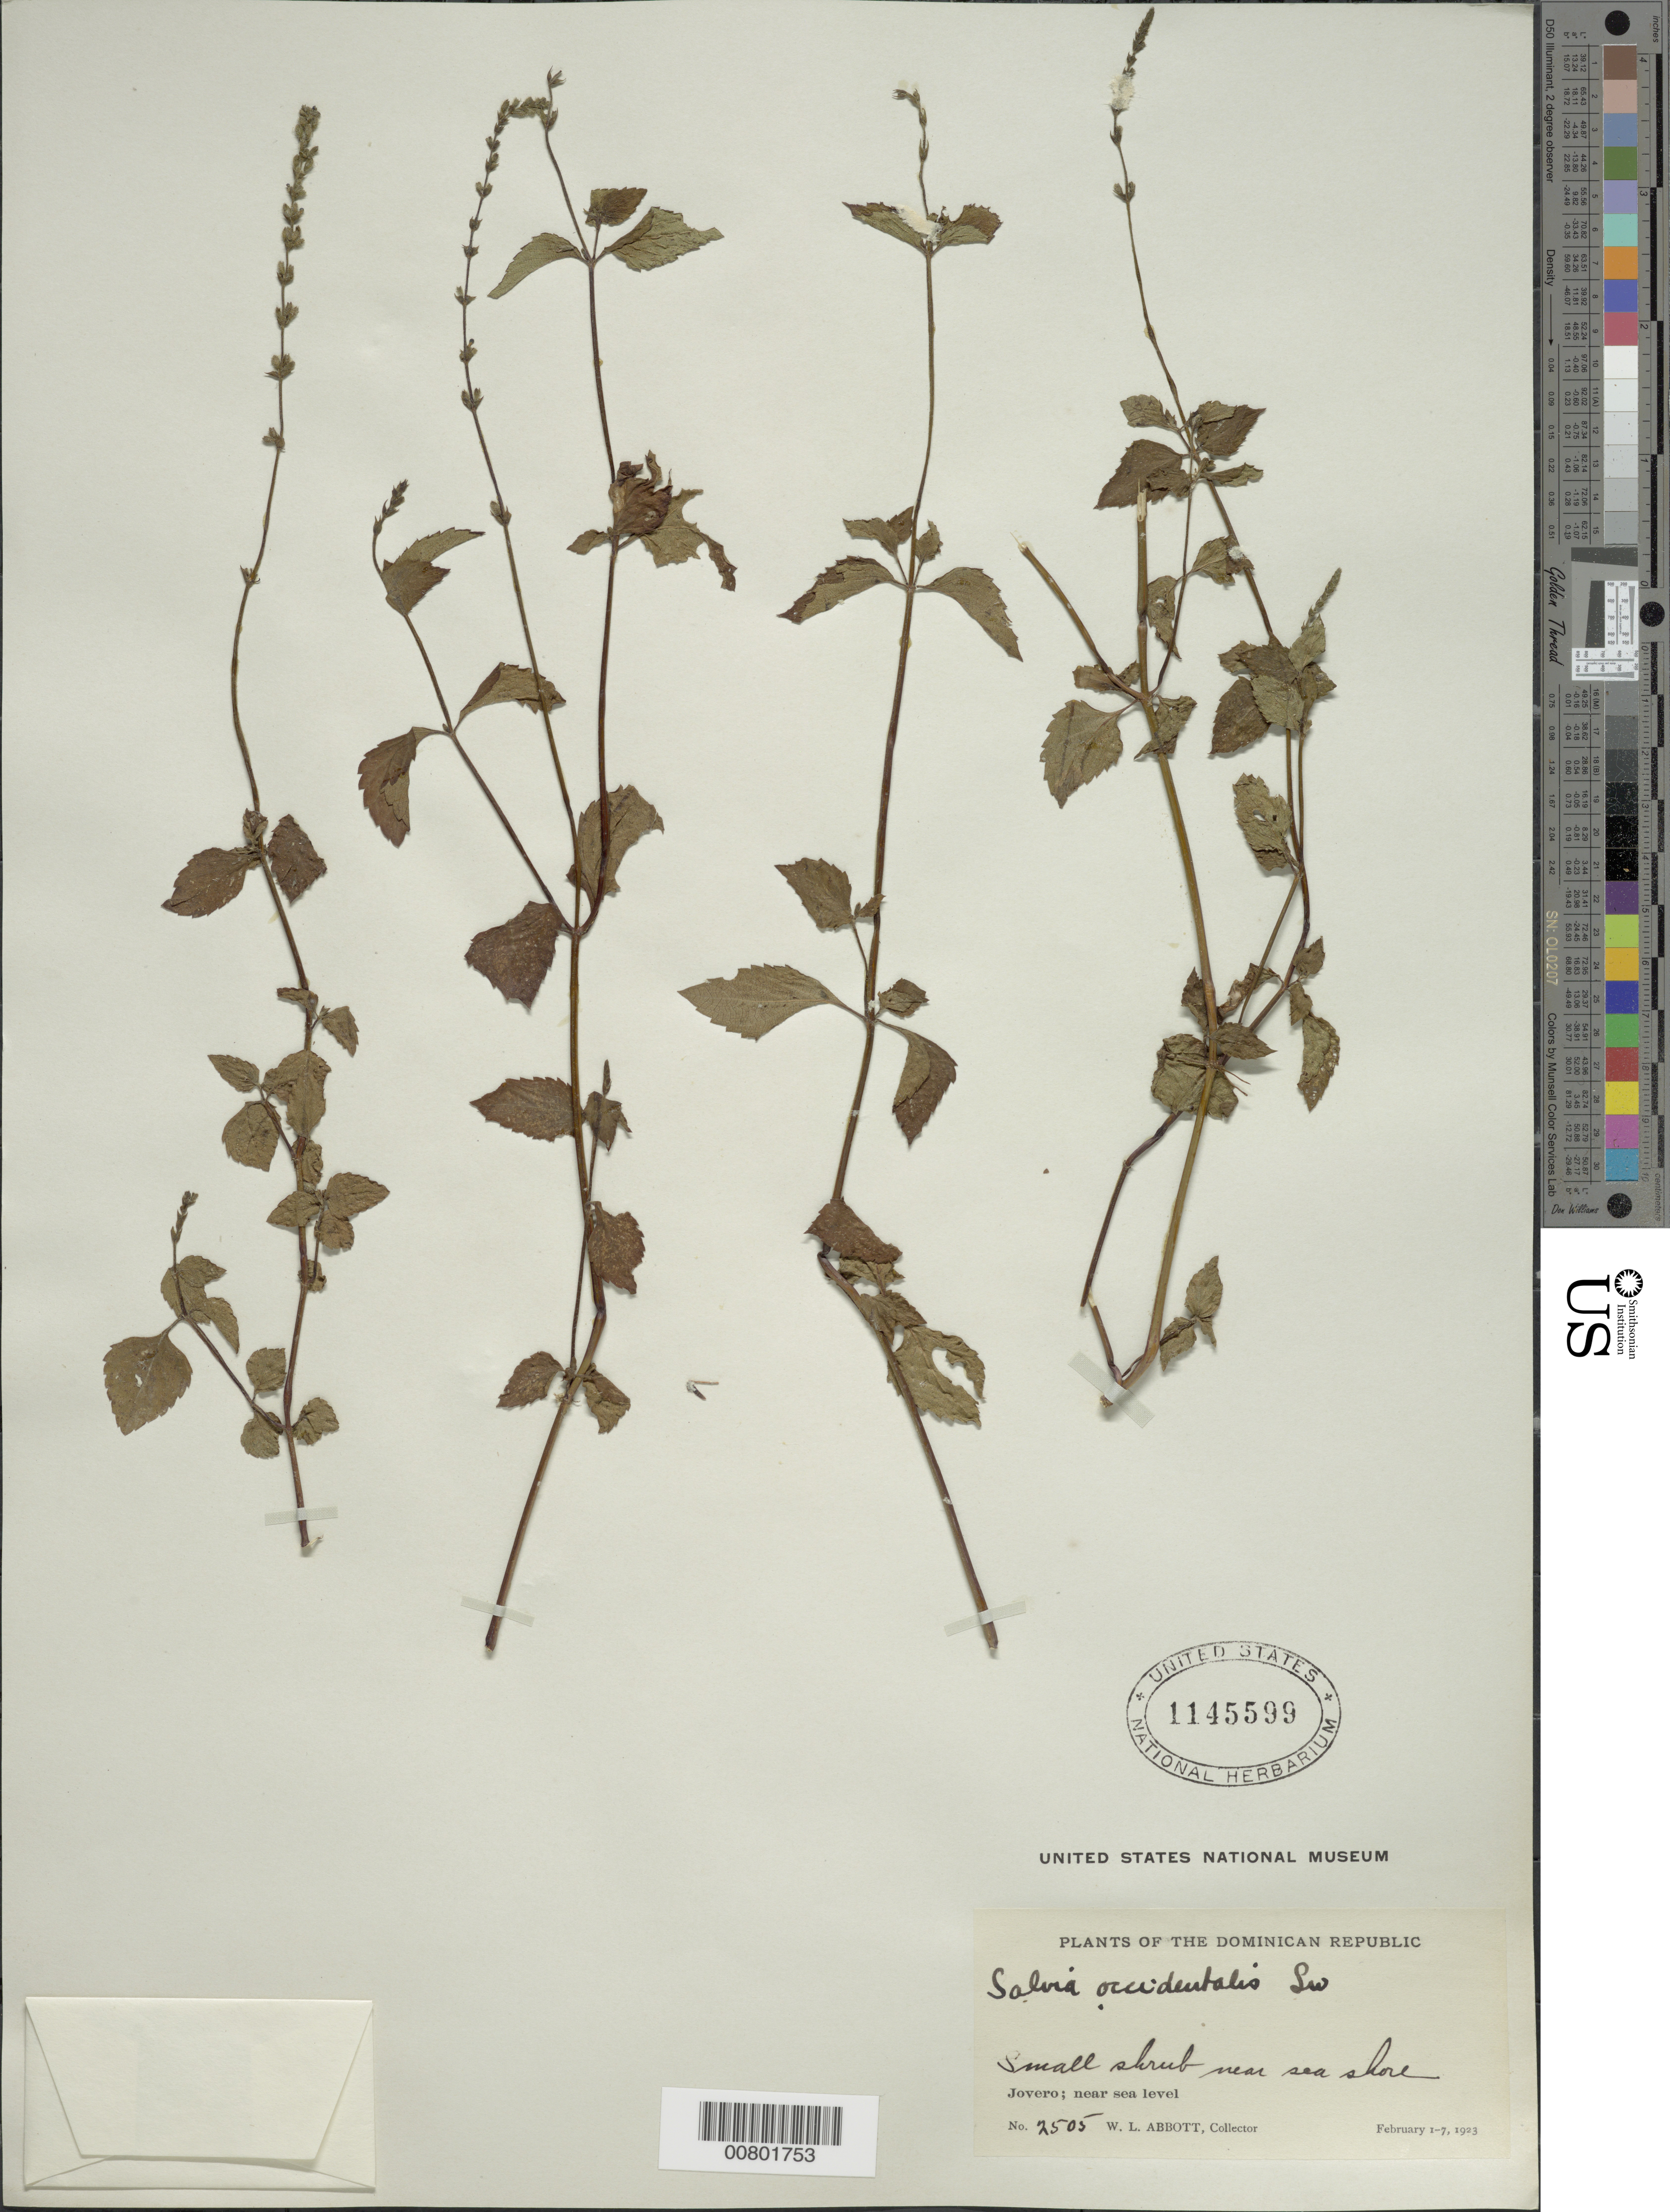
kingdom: Plantae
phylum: Tracheophyta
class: Magnoliopsida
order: Lamiales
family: Lamiaceae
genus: Salvia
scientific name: Salvia occidentalis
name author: Sw.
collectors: W. L. Abbott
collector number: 2505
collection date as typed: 01 Feb 1923 to 07 Feb 1923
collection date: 1923-02-01/1923-02-07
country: Dominican Republic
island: Hispaniola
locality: Jovero, near sea shore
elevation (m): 0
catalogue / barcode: US 1145599